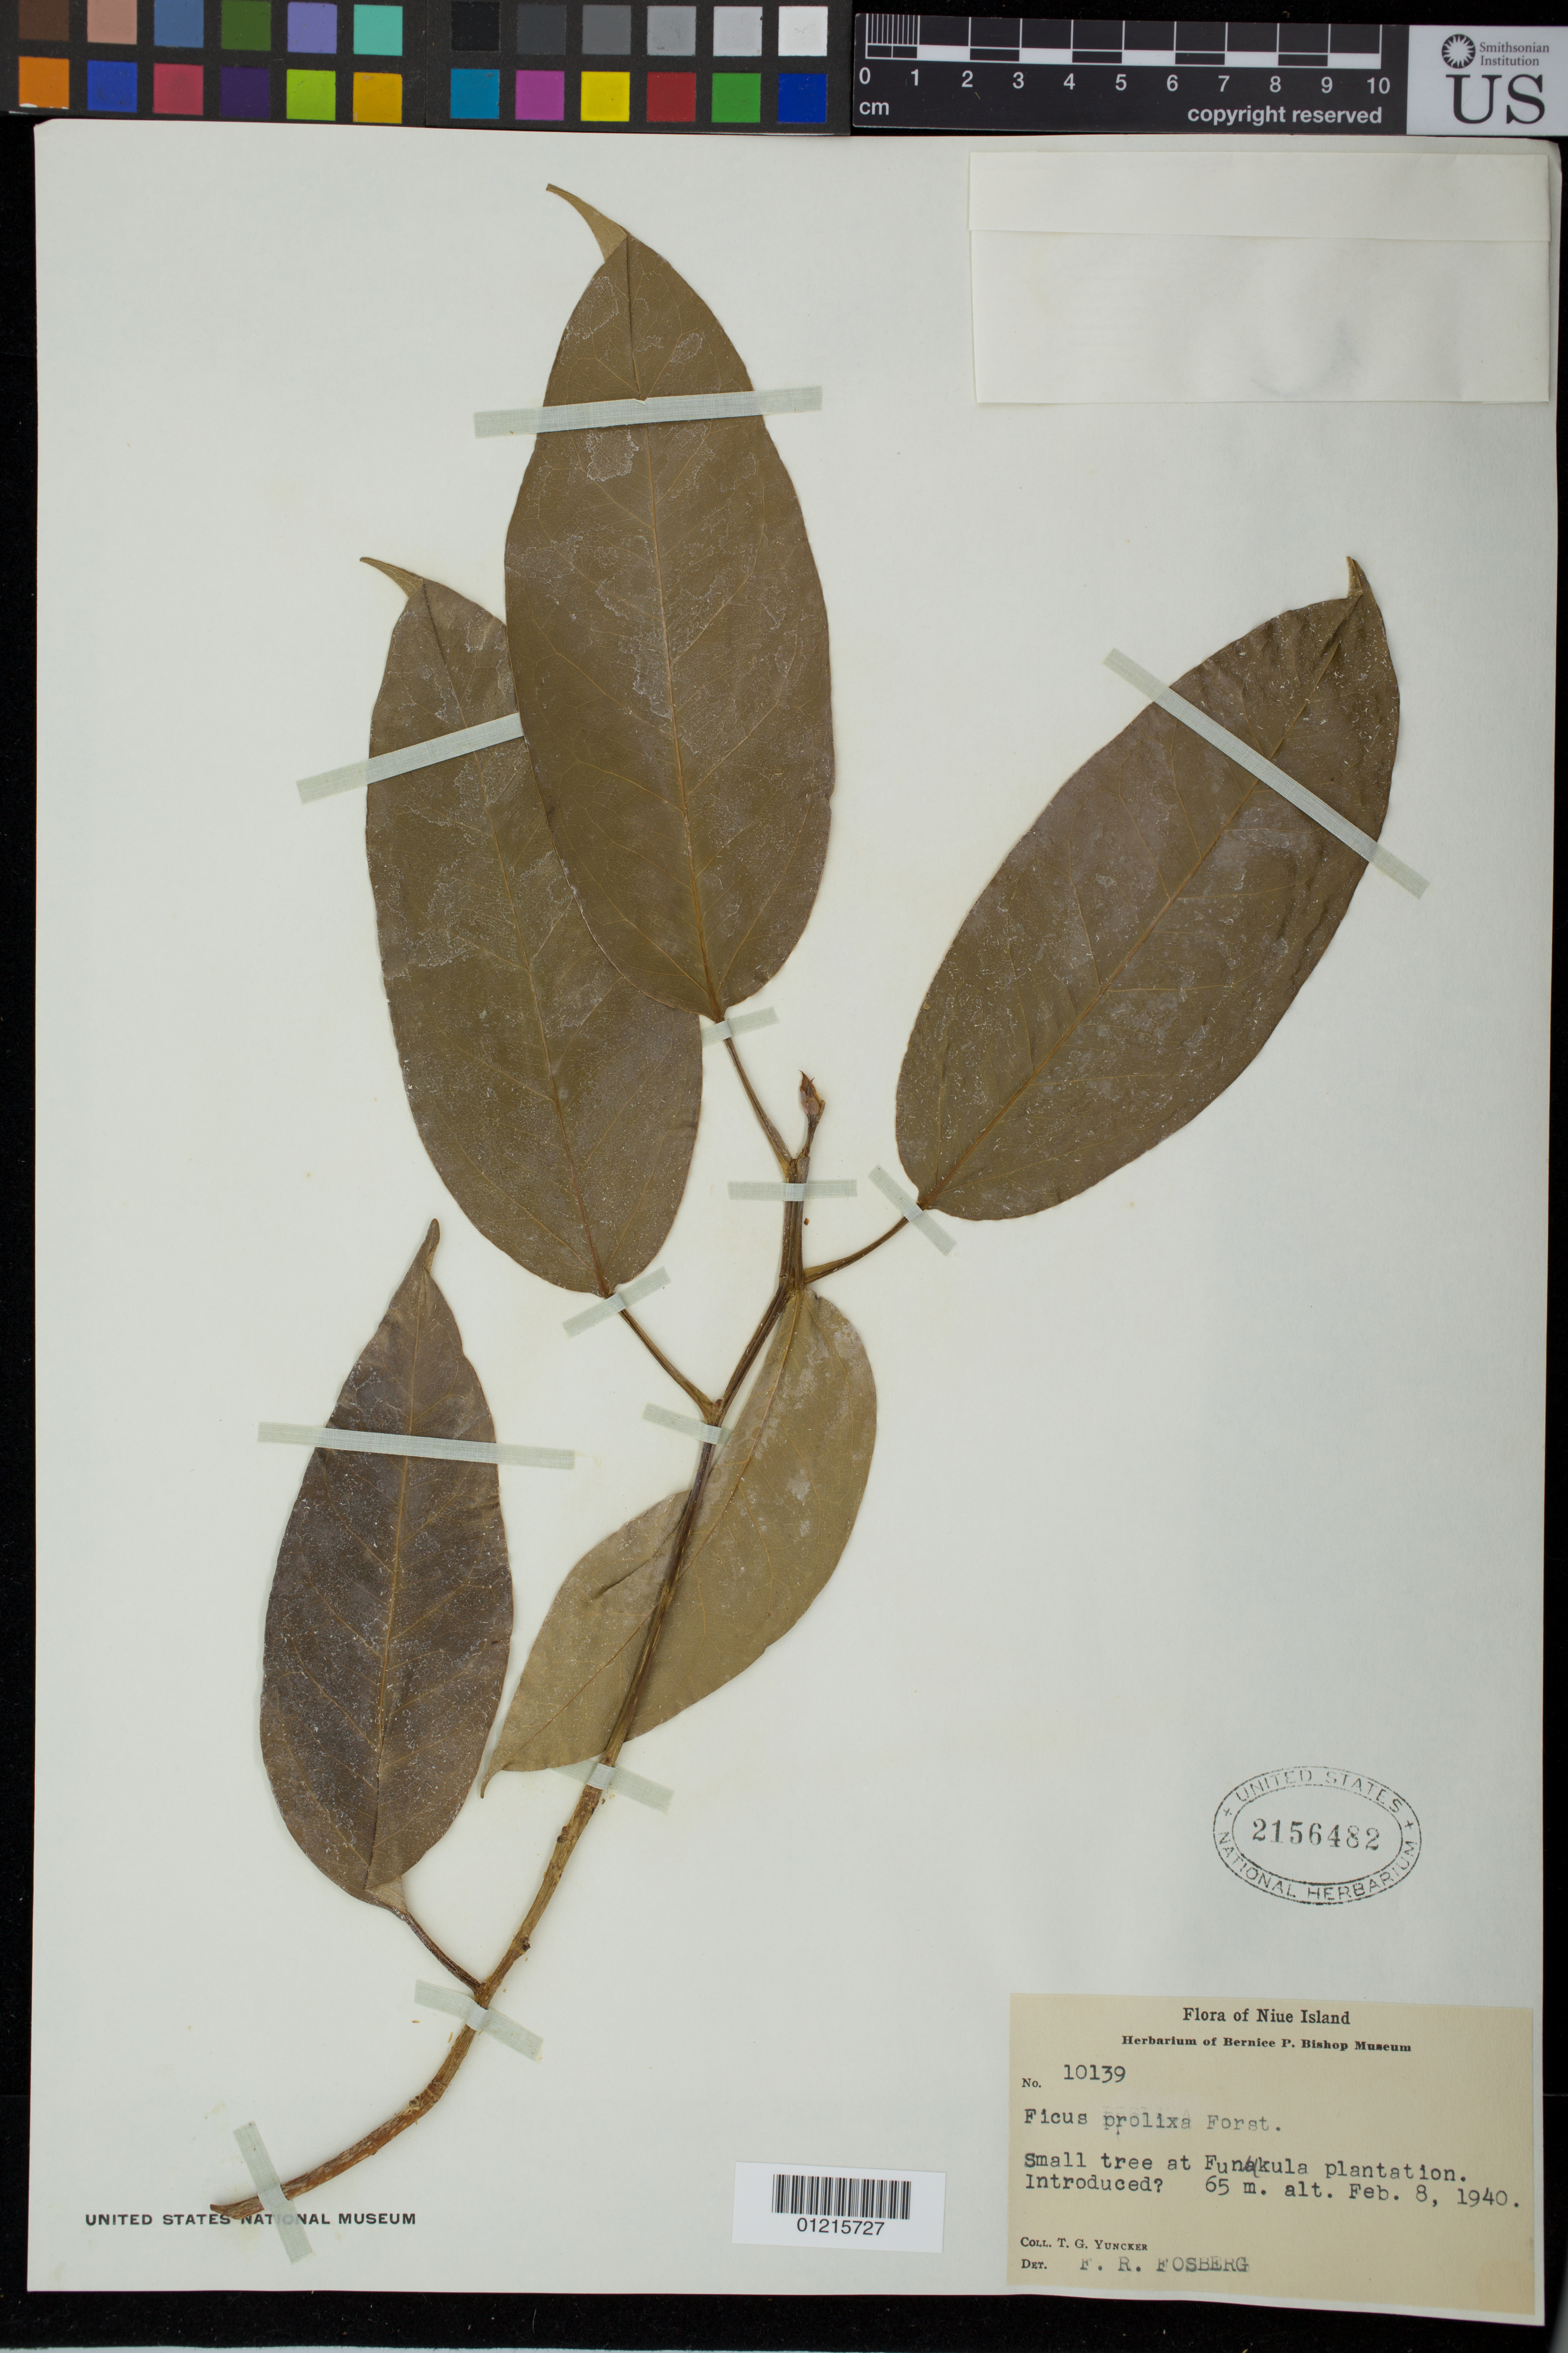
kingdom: Plantae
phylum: Tracheophyta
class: Magnoliopsida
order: Rosales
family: Moraceae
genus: Ficus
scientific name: Ficus prolixa var. prolixa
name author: G. Forst.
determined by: Fosberg, F. R.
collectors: T. G. Yuncker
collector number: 10139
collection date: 1940-02-08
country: Niue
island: Niue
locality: Funukula plantation.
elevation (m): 65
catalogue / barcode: US 2156482